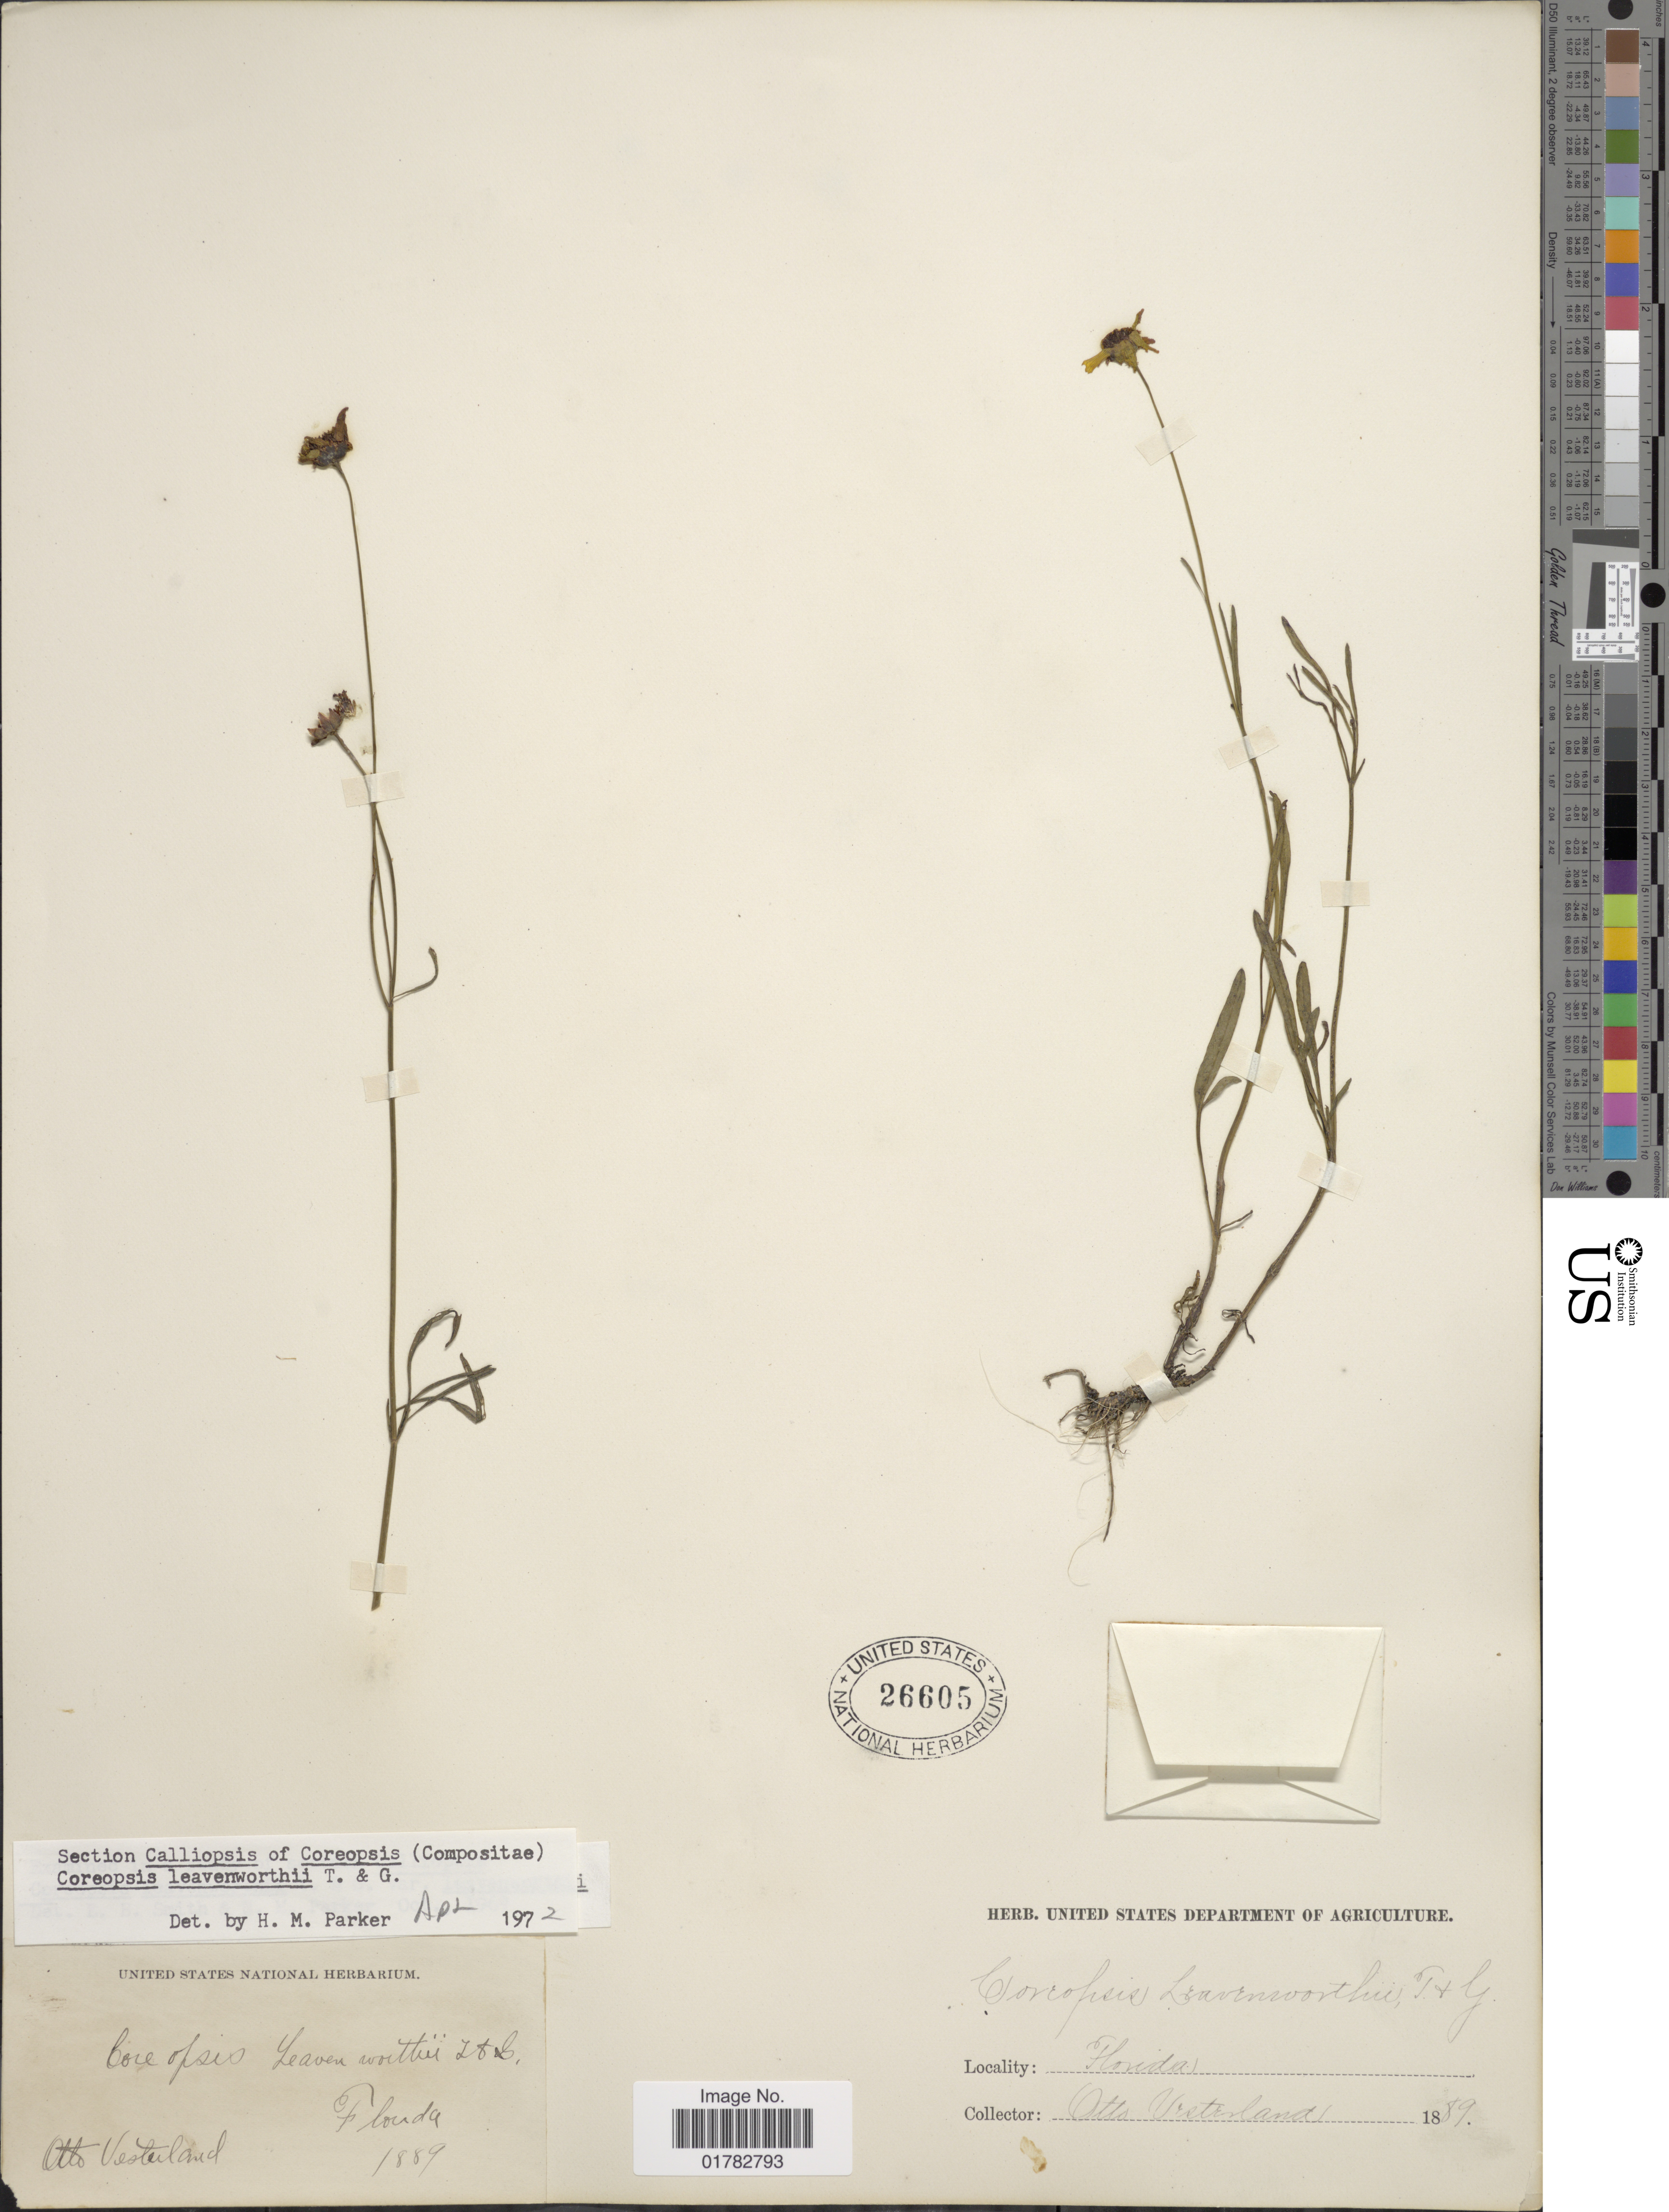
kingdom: Plantae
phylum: Tracheophyta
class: Magnoliopsida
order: Asterales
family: Asteraceae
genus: Coreopsis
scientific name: Coreopsis leavenworthii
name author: Torr. & A. Gray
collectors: O. Vesterland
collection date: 1889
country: United States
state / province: Florida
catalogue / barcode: US 26605